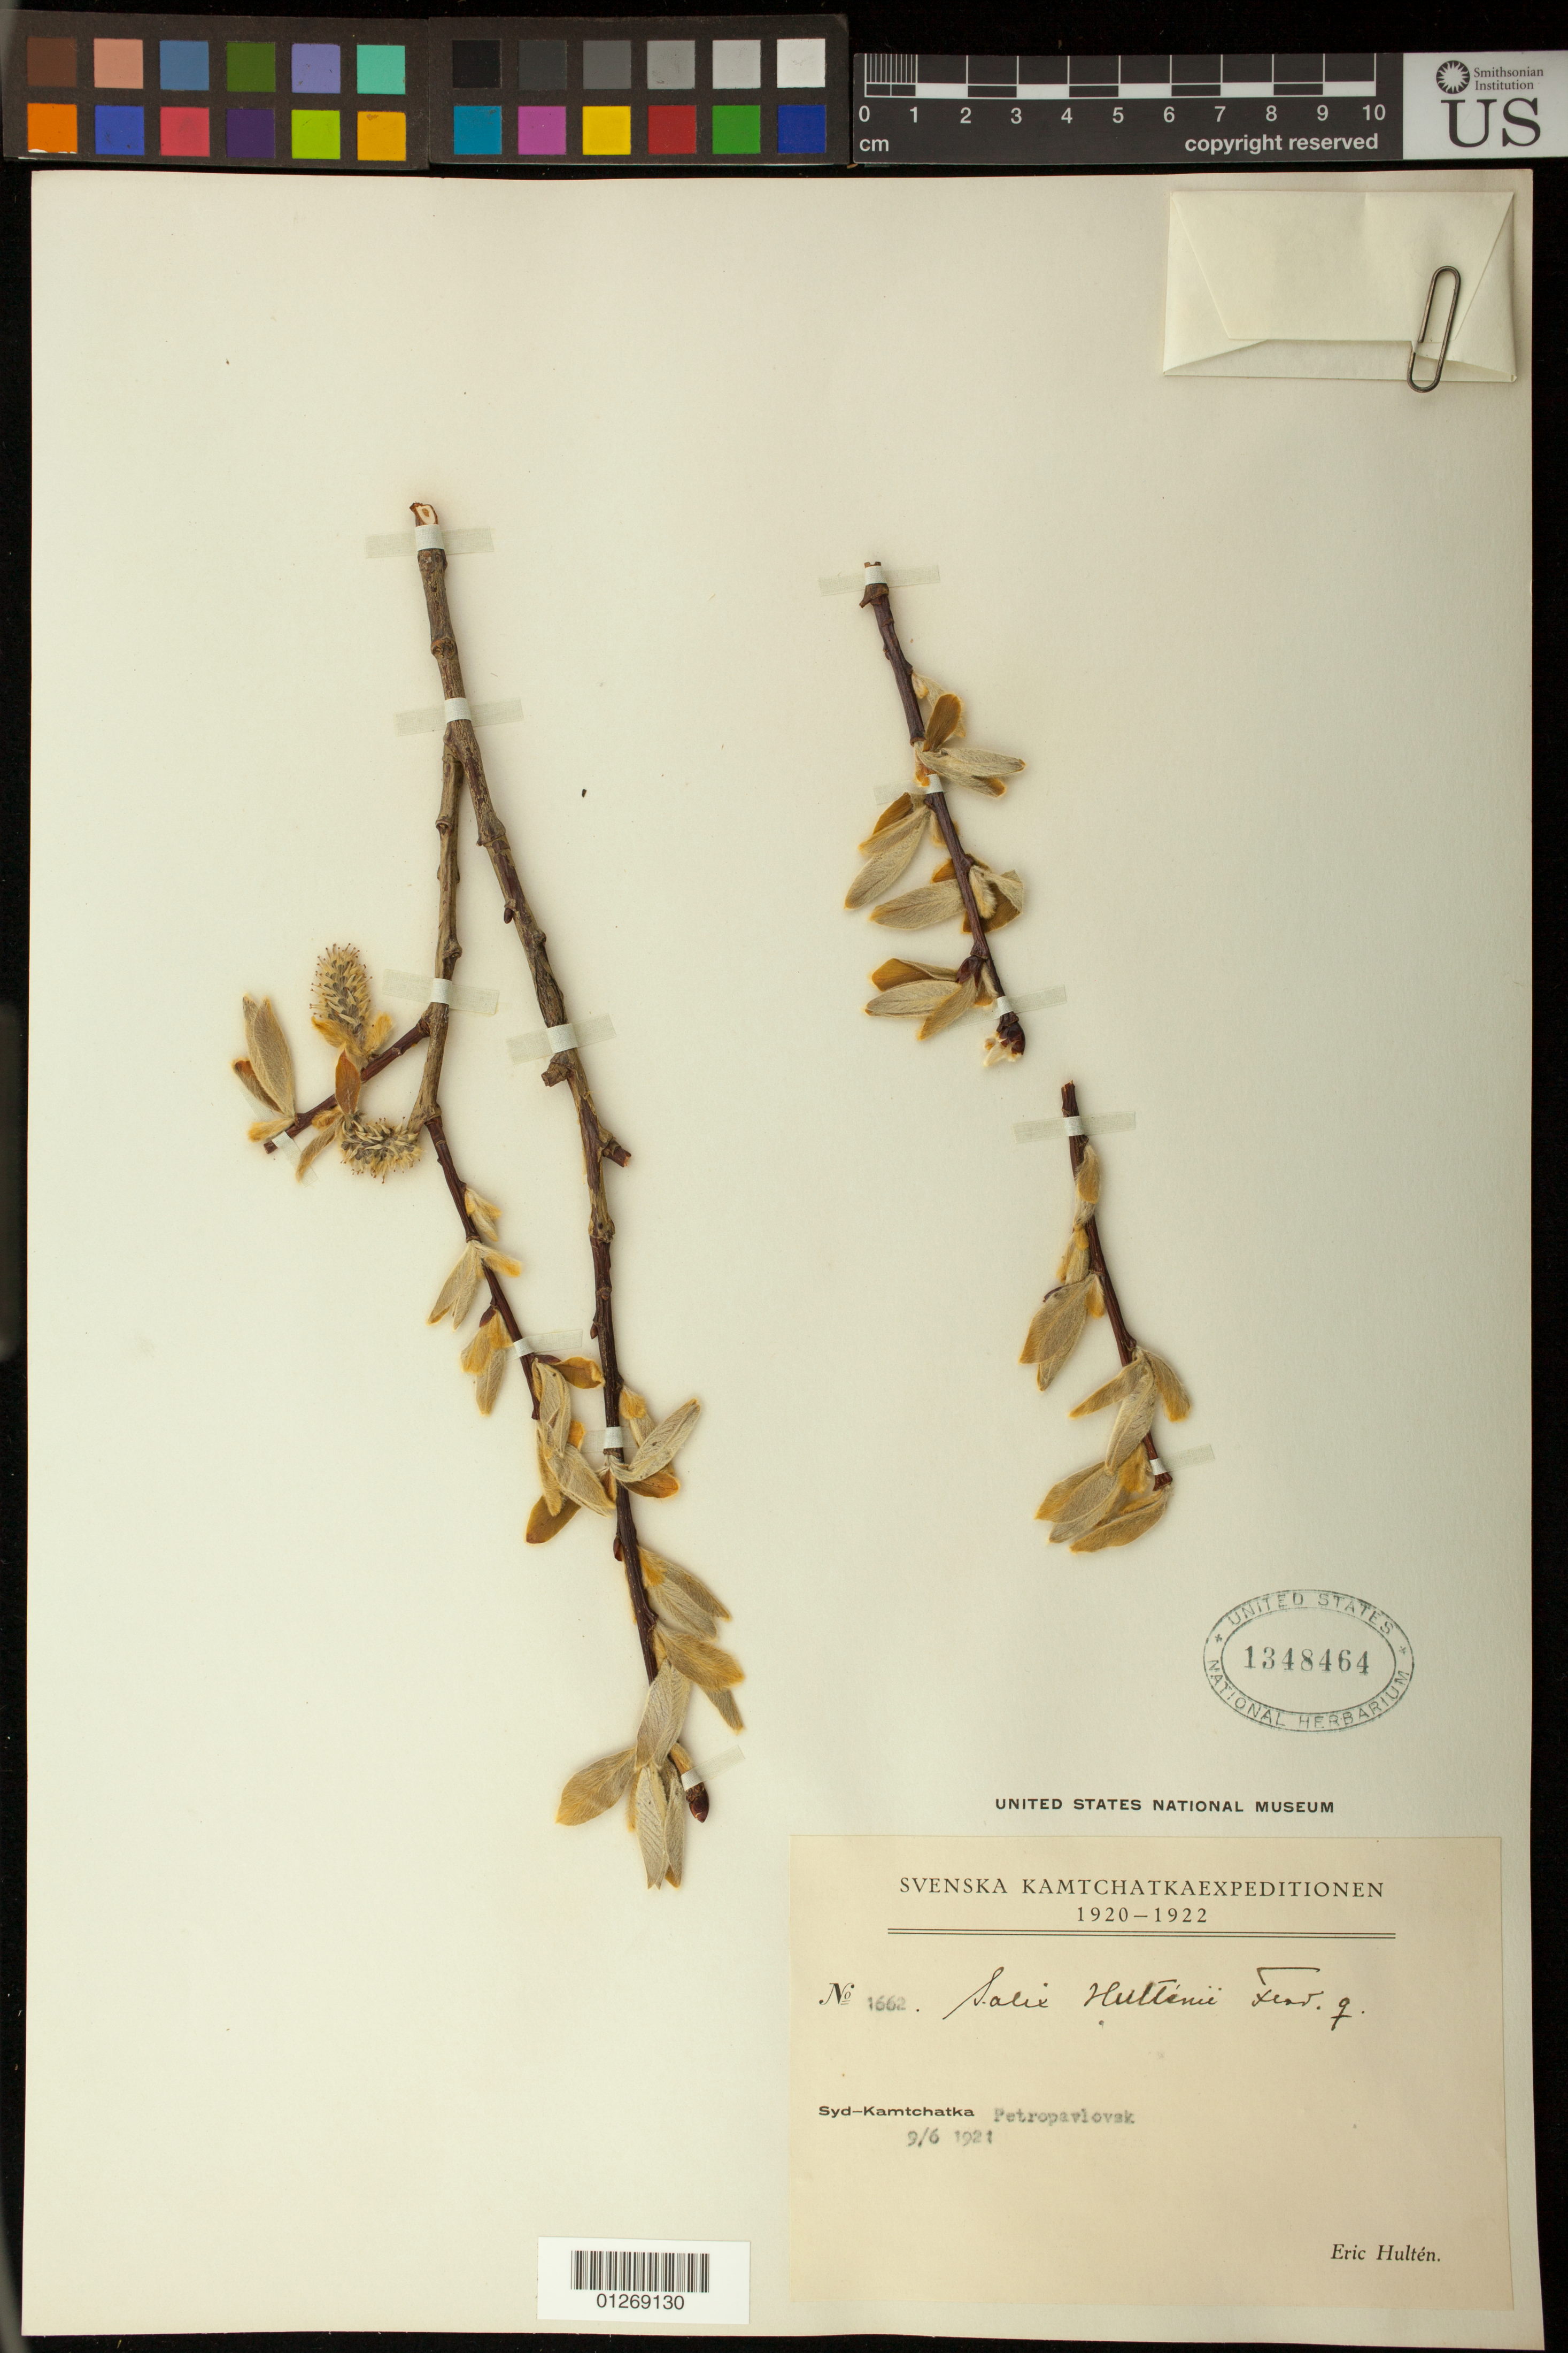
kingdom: Plantae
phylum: Tracheophyta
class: Magnoliopsida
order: Malpighiales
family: Salicaceae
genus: Salix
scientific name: Salix hultenii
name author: Flod.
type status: Syntype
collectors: E. G. Hultén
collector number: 1662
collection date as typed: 9/6 1921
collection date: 1921-06-09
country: Russian Federation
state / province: Kamchatka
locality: Syd-Kamtchatka, Petropavlovsk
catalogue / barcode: US 1348464